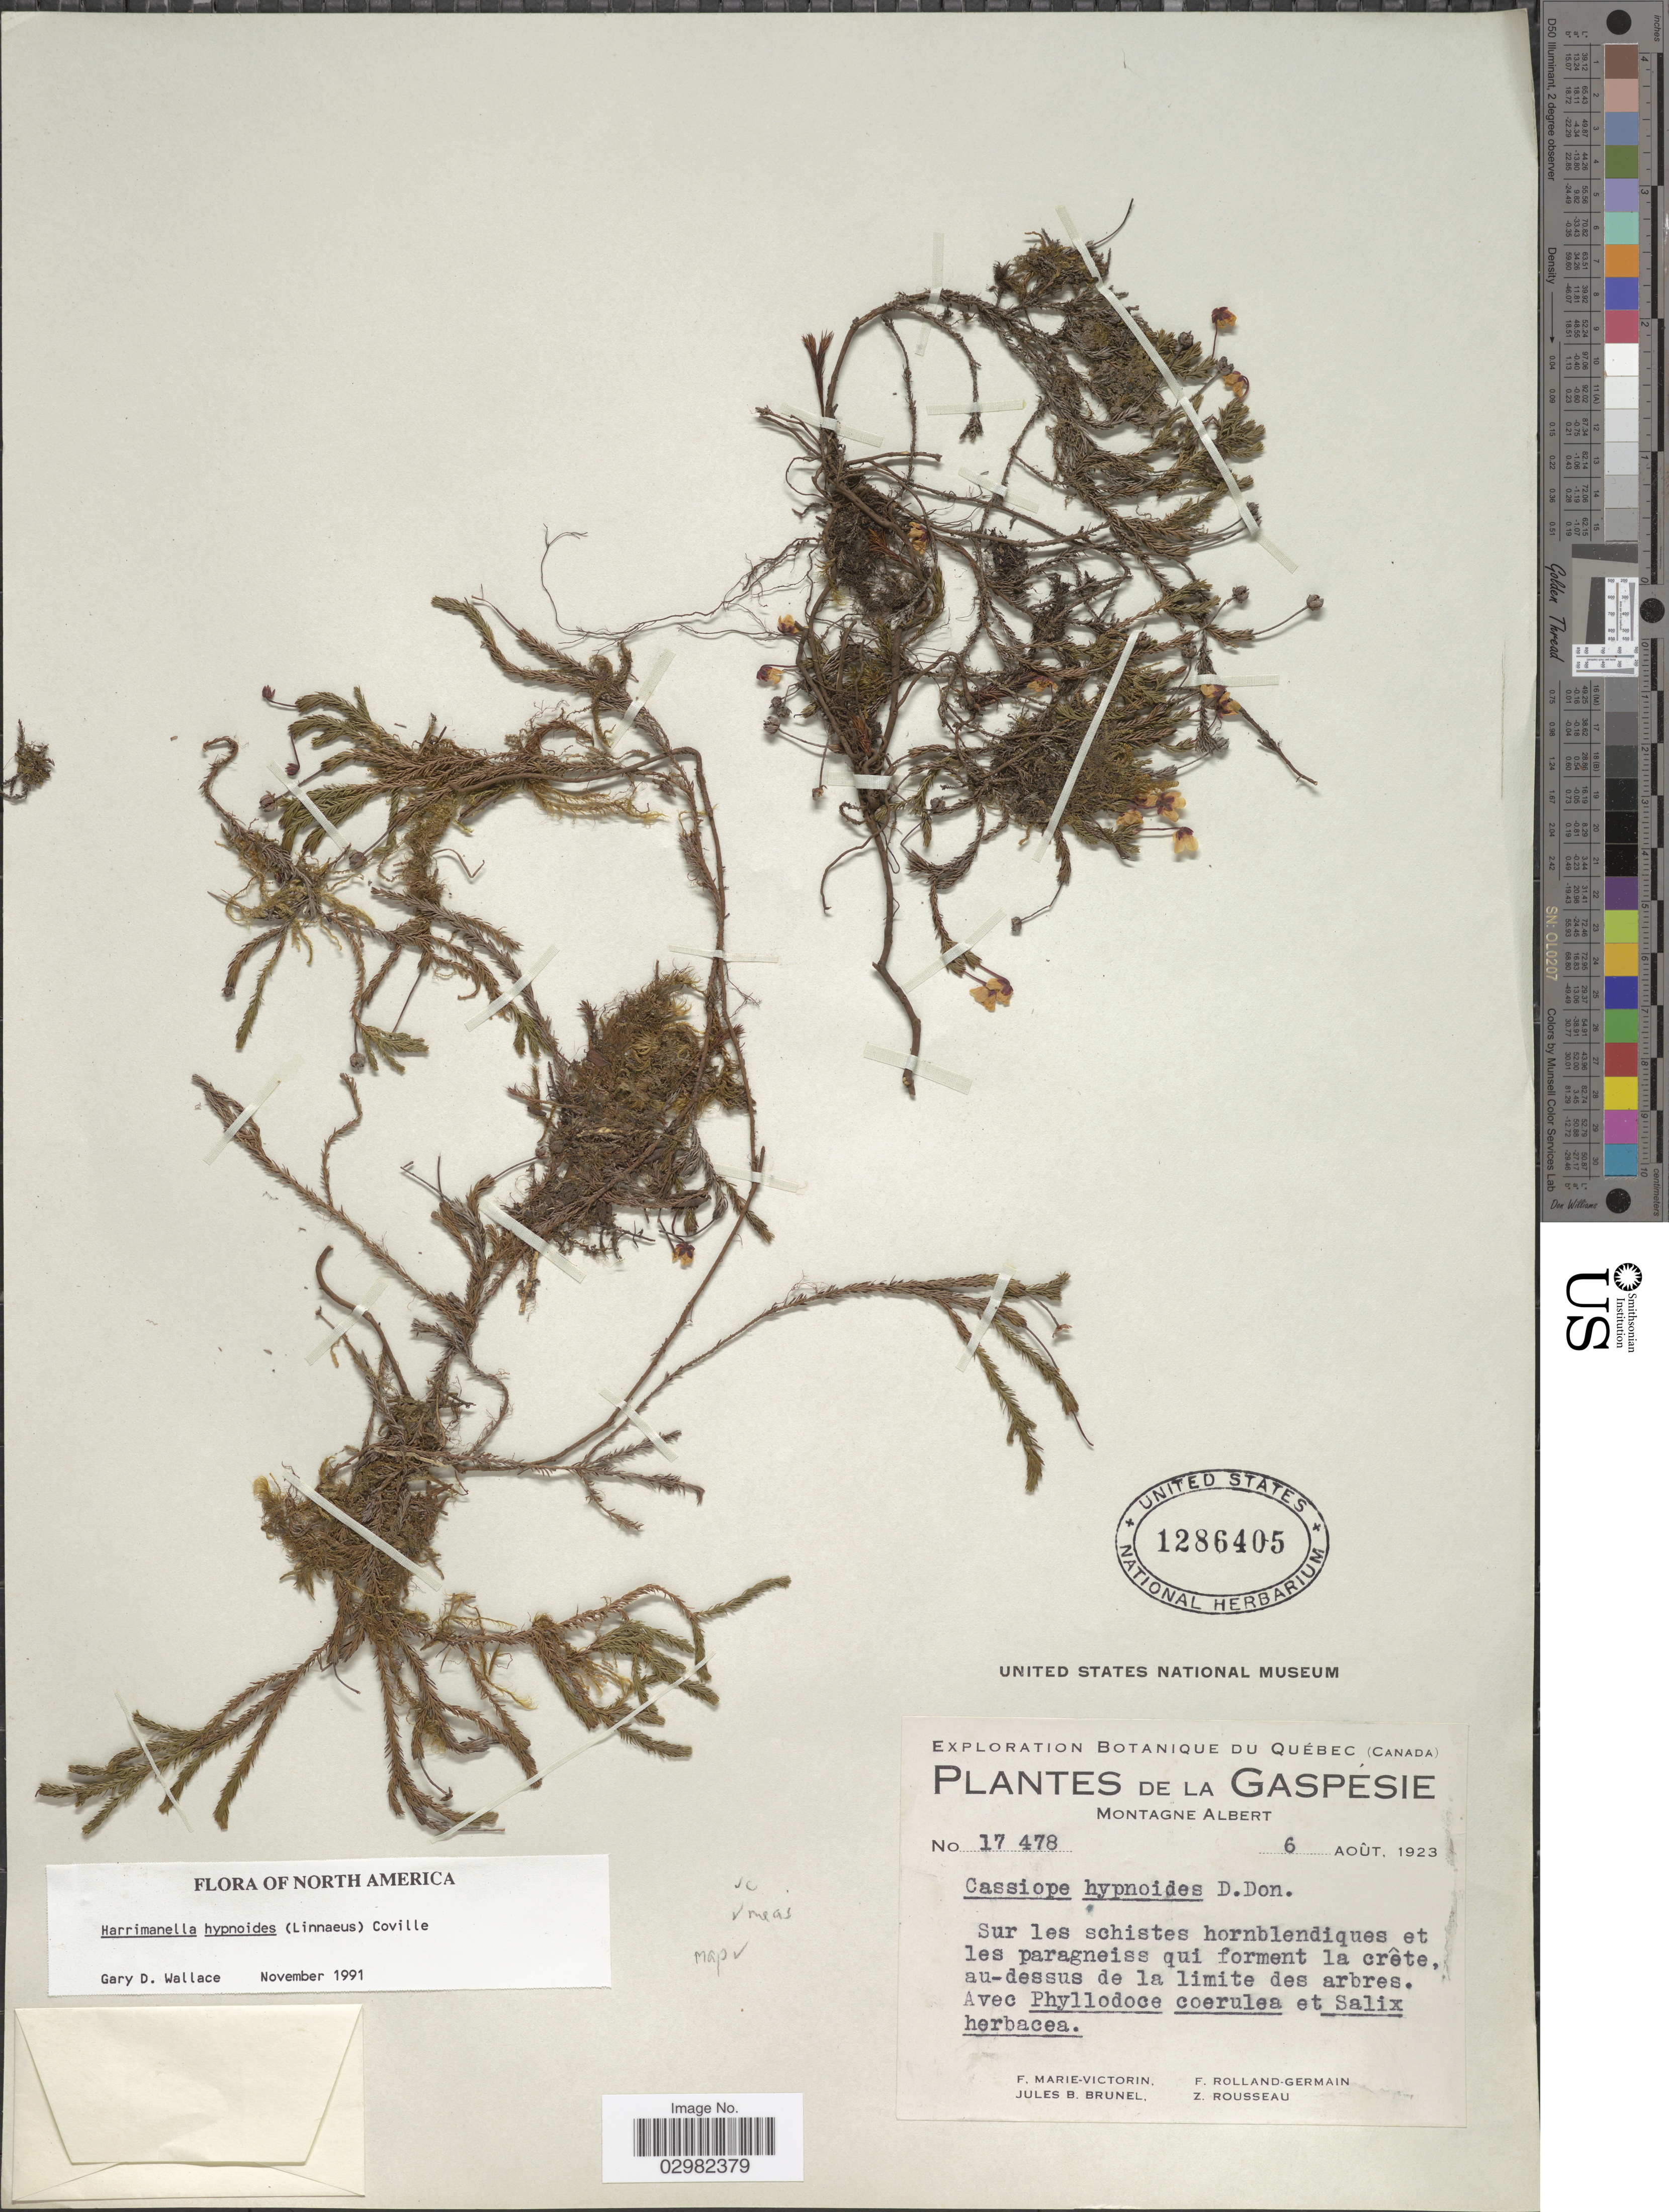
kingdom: Plantae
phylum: Tracheophyta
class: Magnoliopsida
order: Ericales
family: Ericaceae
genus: Harrimanella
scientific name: Harrimanella hypnoides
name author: (L.) Coville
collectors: F. Marie-Victorin, J. Brunel, Rolland-Germain & Z. Rousseau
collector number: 17478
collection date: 1923-08-06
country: Canada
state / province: Quebec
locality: Montagne Albert.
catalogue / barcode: US 1286405